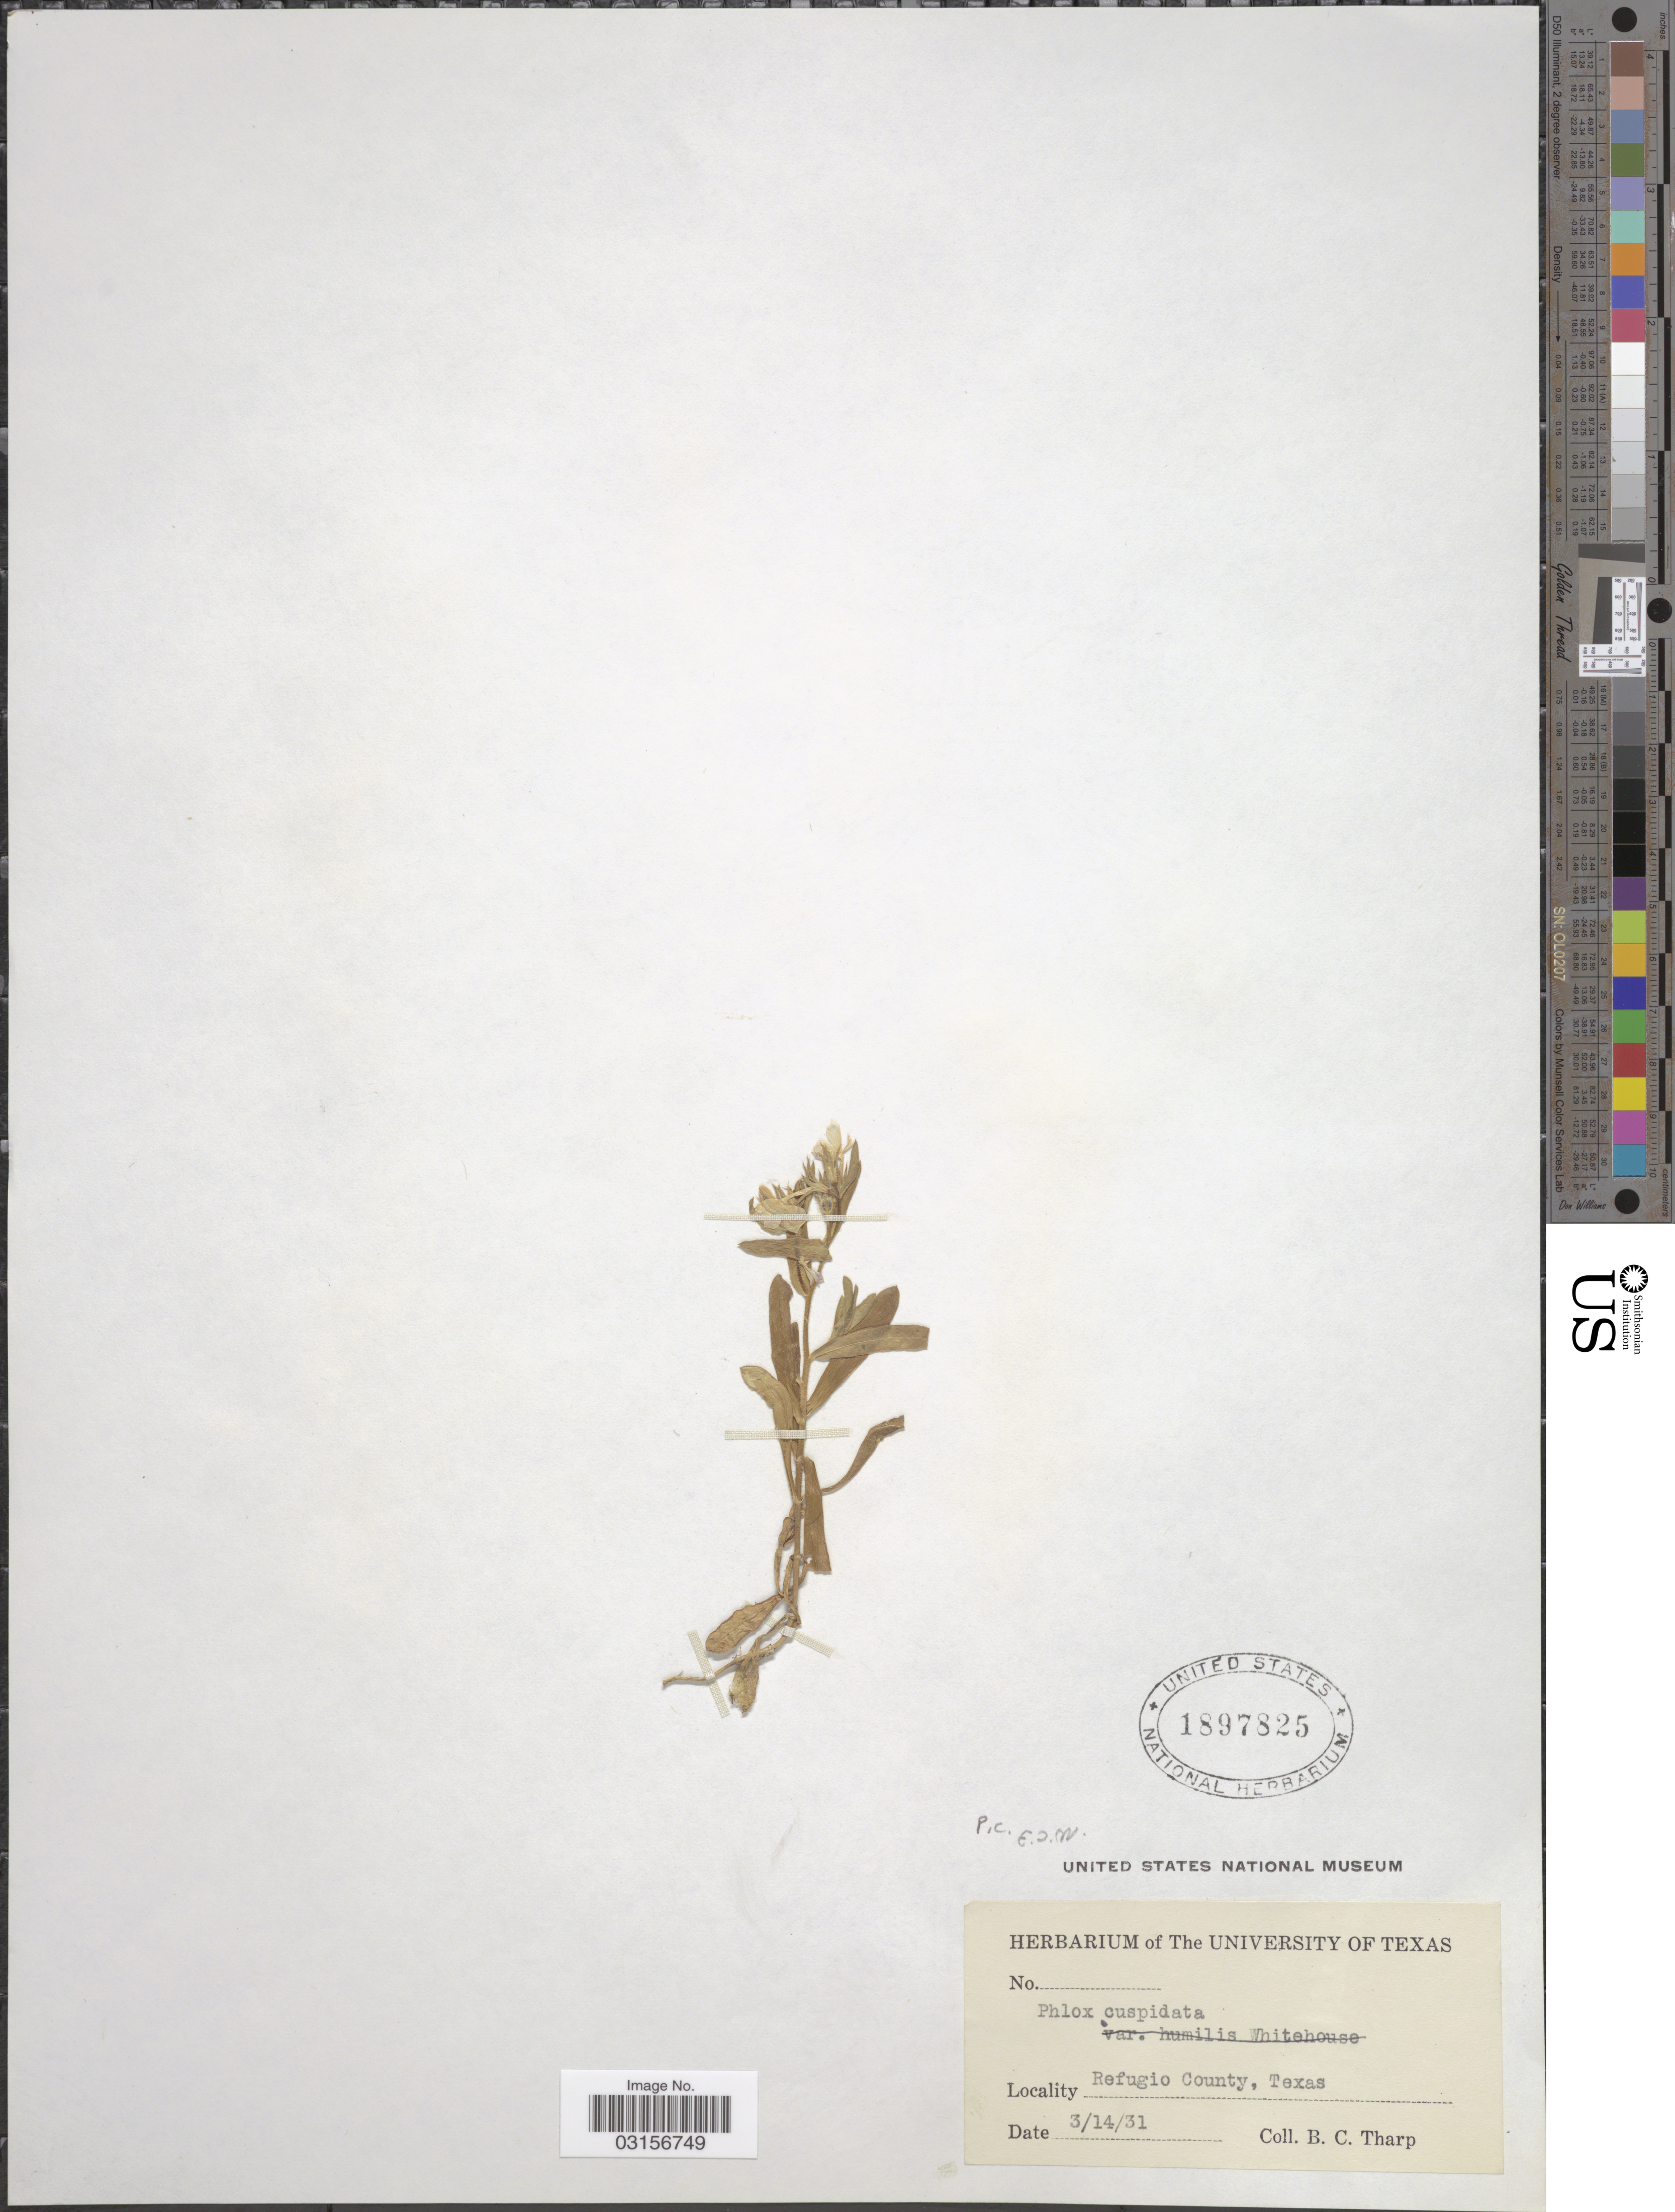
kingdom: Plantae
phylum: Tracheophyta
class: Magnoliopsida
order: Ericales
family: Polemoniaceae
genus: Phlox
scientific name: Phlox cuspidata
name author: Scheele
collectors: B. C. Tharp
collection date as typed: Transcribed d/m/y: 14/3/31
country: United States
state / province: Texas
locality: Refugio County, Texas.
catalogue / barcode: US 1897825